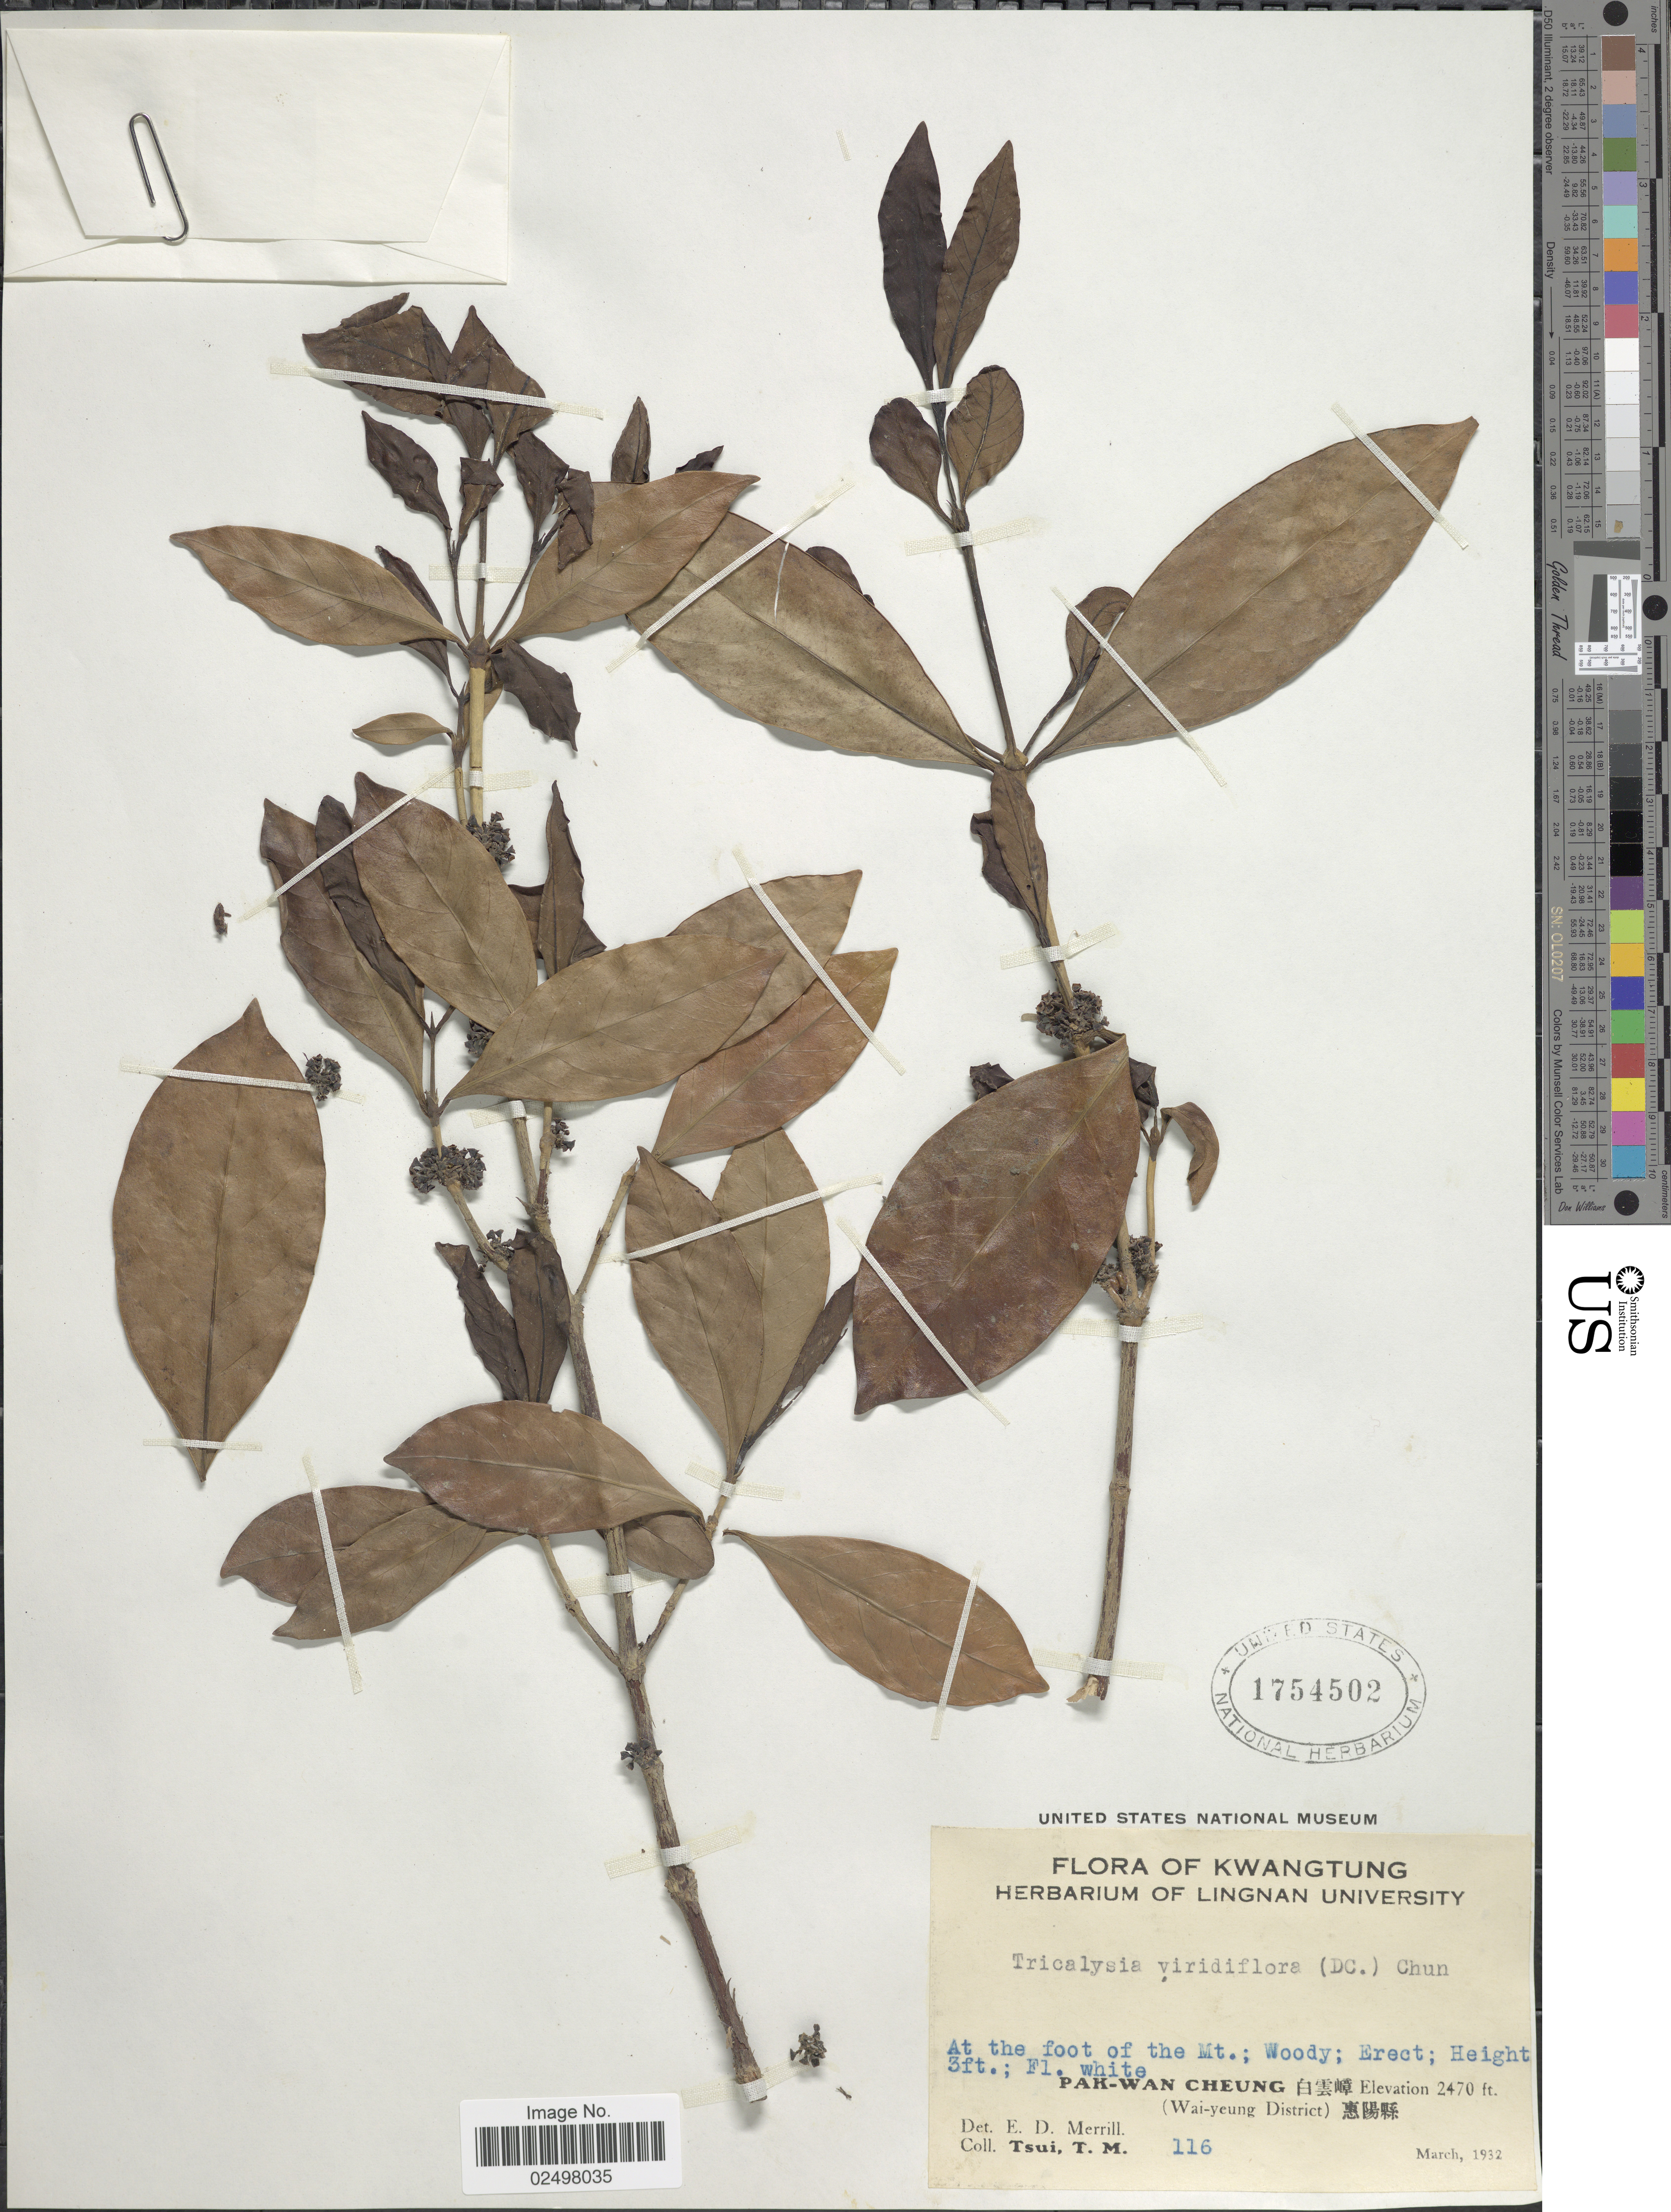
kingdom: Plantae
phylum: Tracheophyta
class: Magnoliopsida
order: Gentianales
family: Rubiaceae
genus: Tricalysia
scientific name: Tricalysia dubia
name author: (Lindl.) Ohwi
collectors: T. Tsui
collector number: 116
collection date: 1932-03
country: China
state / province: Guangdong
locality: Kwangtung, at the foot of the Mt., Pak-Wan Cheung, (Wai-yeung District)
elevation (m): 753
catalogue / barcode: US 1754502